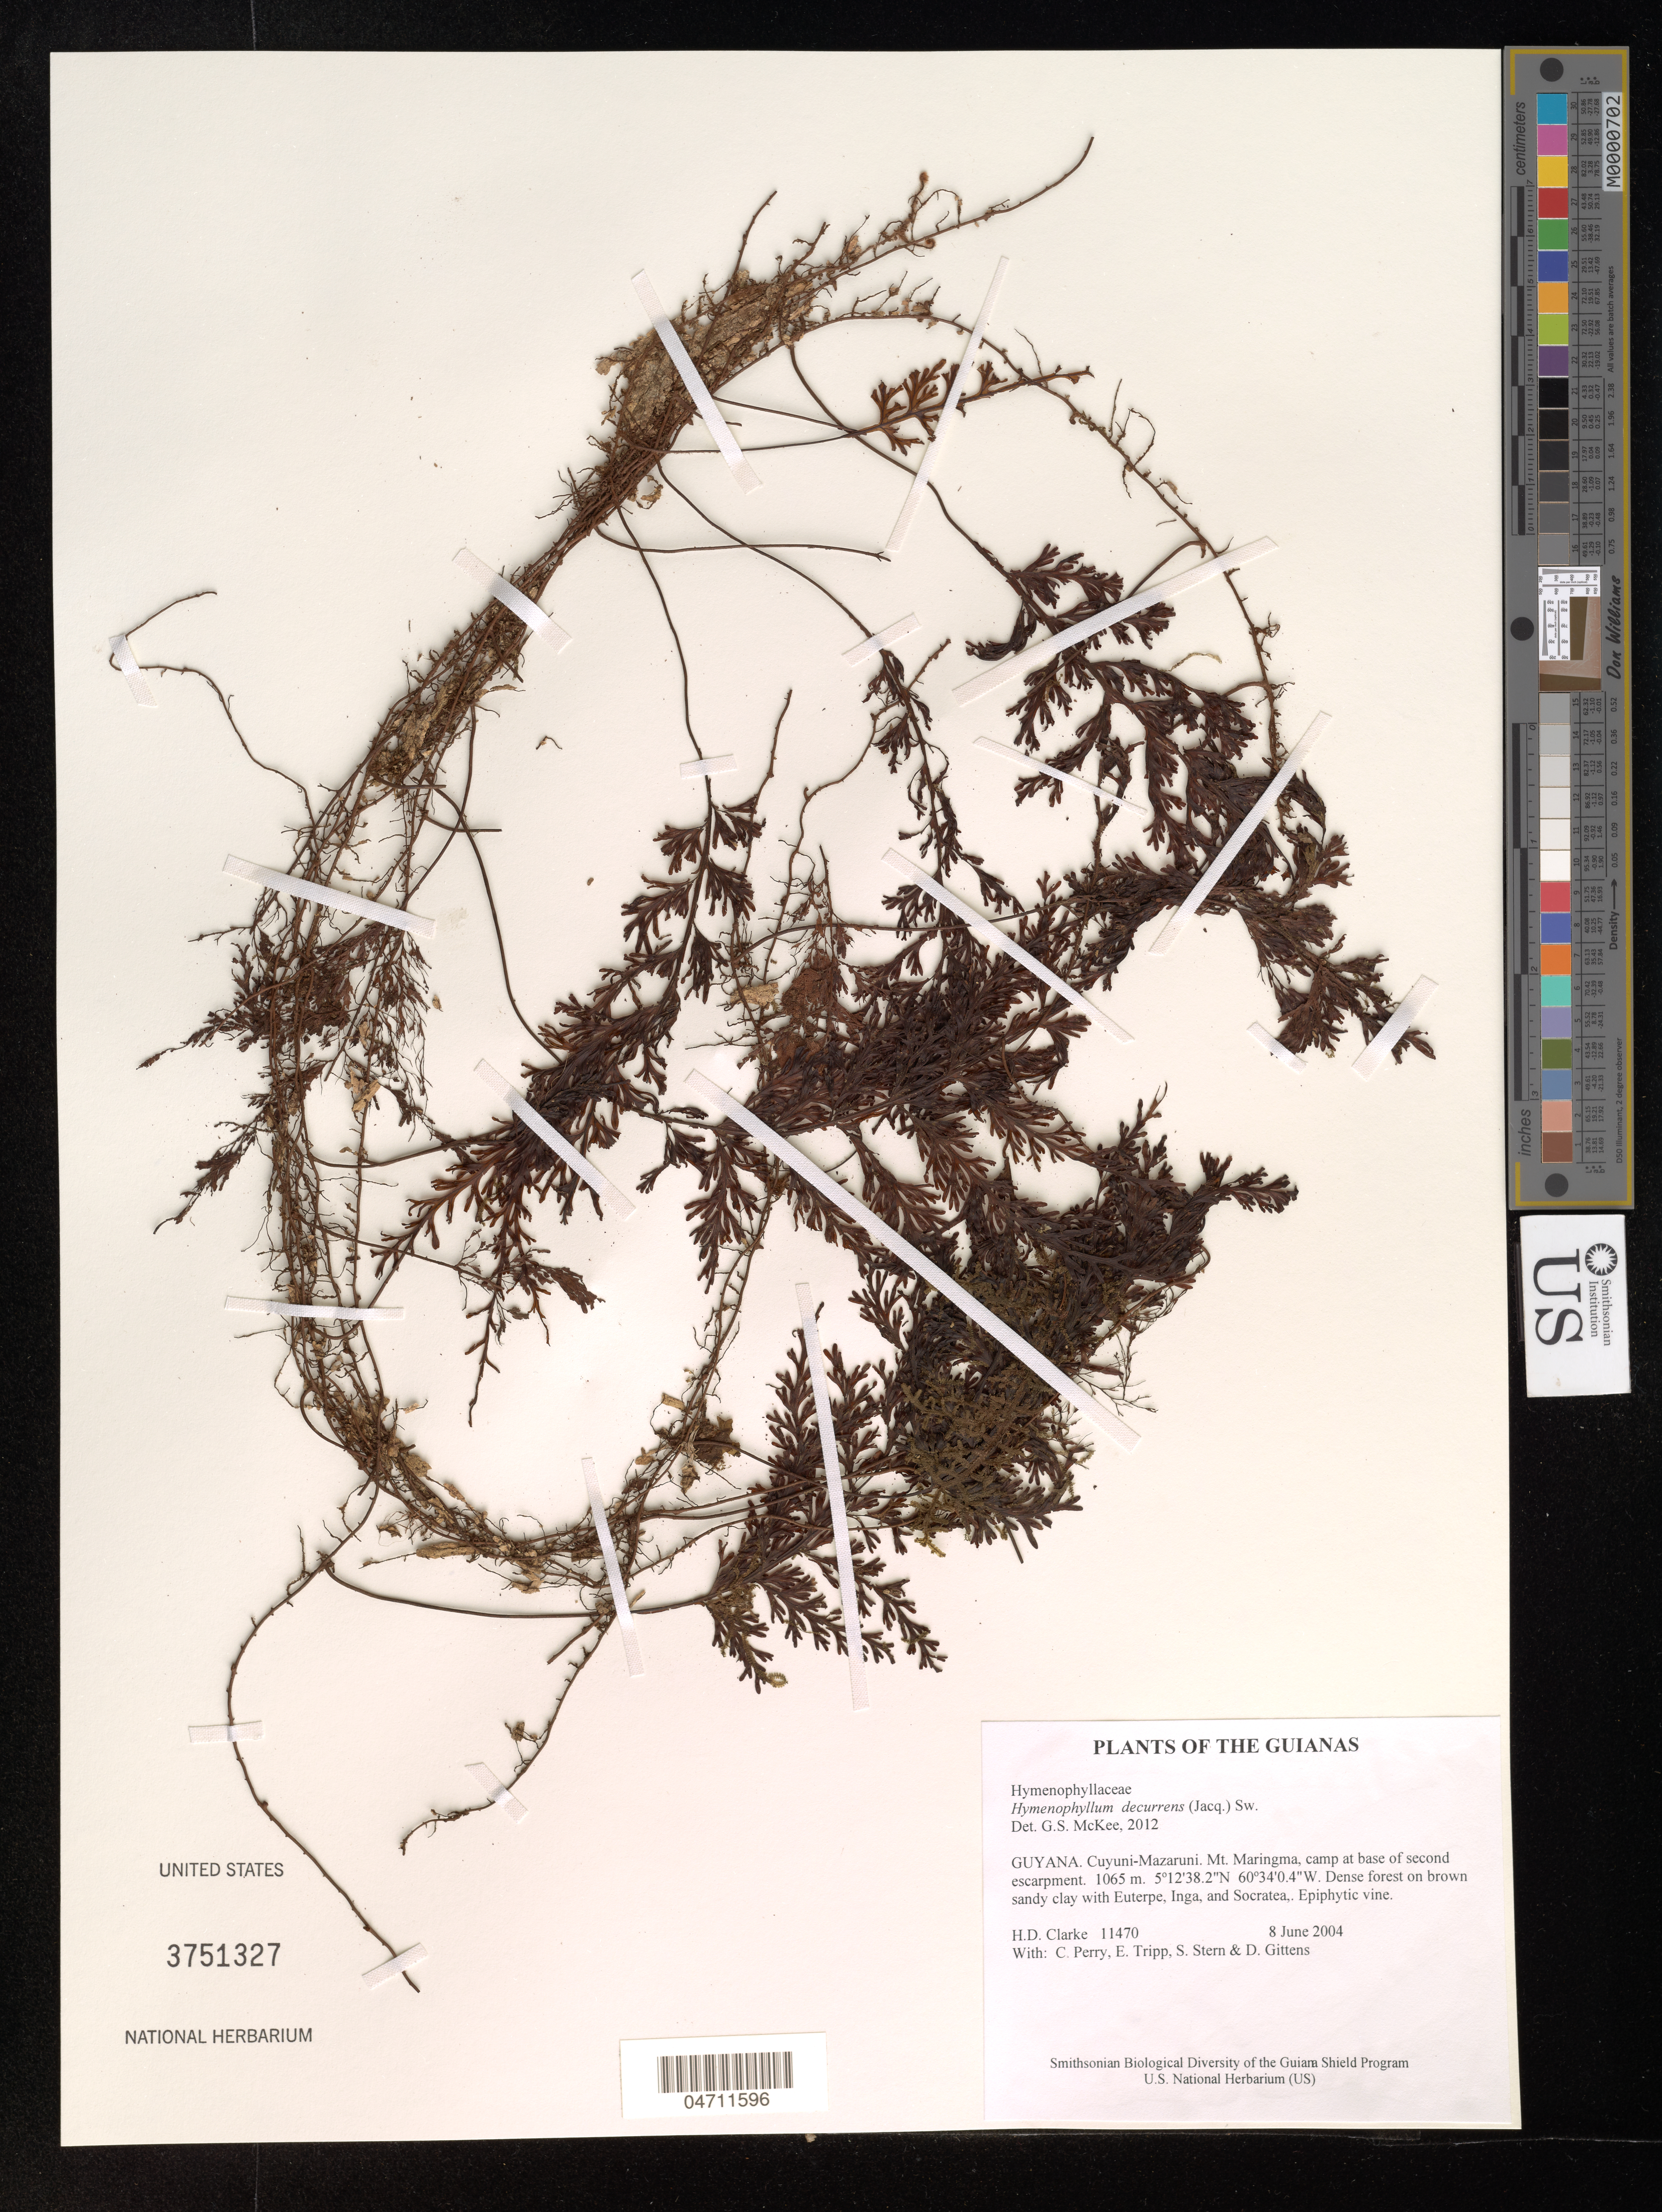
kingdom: Plantae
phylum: Tracheophyta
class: Polypodiopsida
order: Hymenophyllales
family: Hymenophyllaceae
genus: Hymenophyllum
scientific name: Hymenophyllum decurrens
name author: (Jacq.) Sw.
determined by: McKee, G. S., (US), NMNH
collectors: H. D. Clarke, C. Perry, E. Tripp, S. R. Stern & D. Gittens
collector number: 11470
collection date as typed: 8 June 2004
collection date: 2004-06-08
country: Guyana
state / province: Cuyuni-Mazaruni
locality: Mt. Maringma, camp at base of second escarpment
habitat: Dense forest on brown sandy clay with Euterpe, Inga, and Socratea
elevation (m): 1065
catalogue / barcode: US 3751327